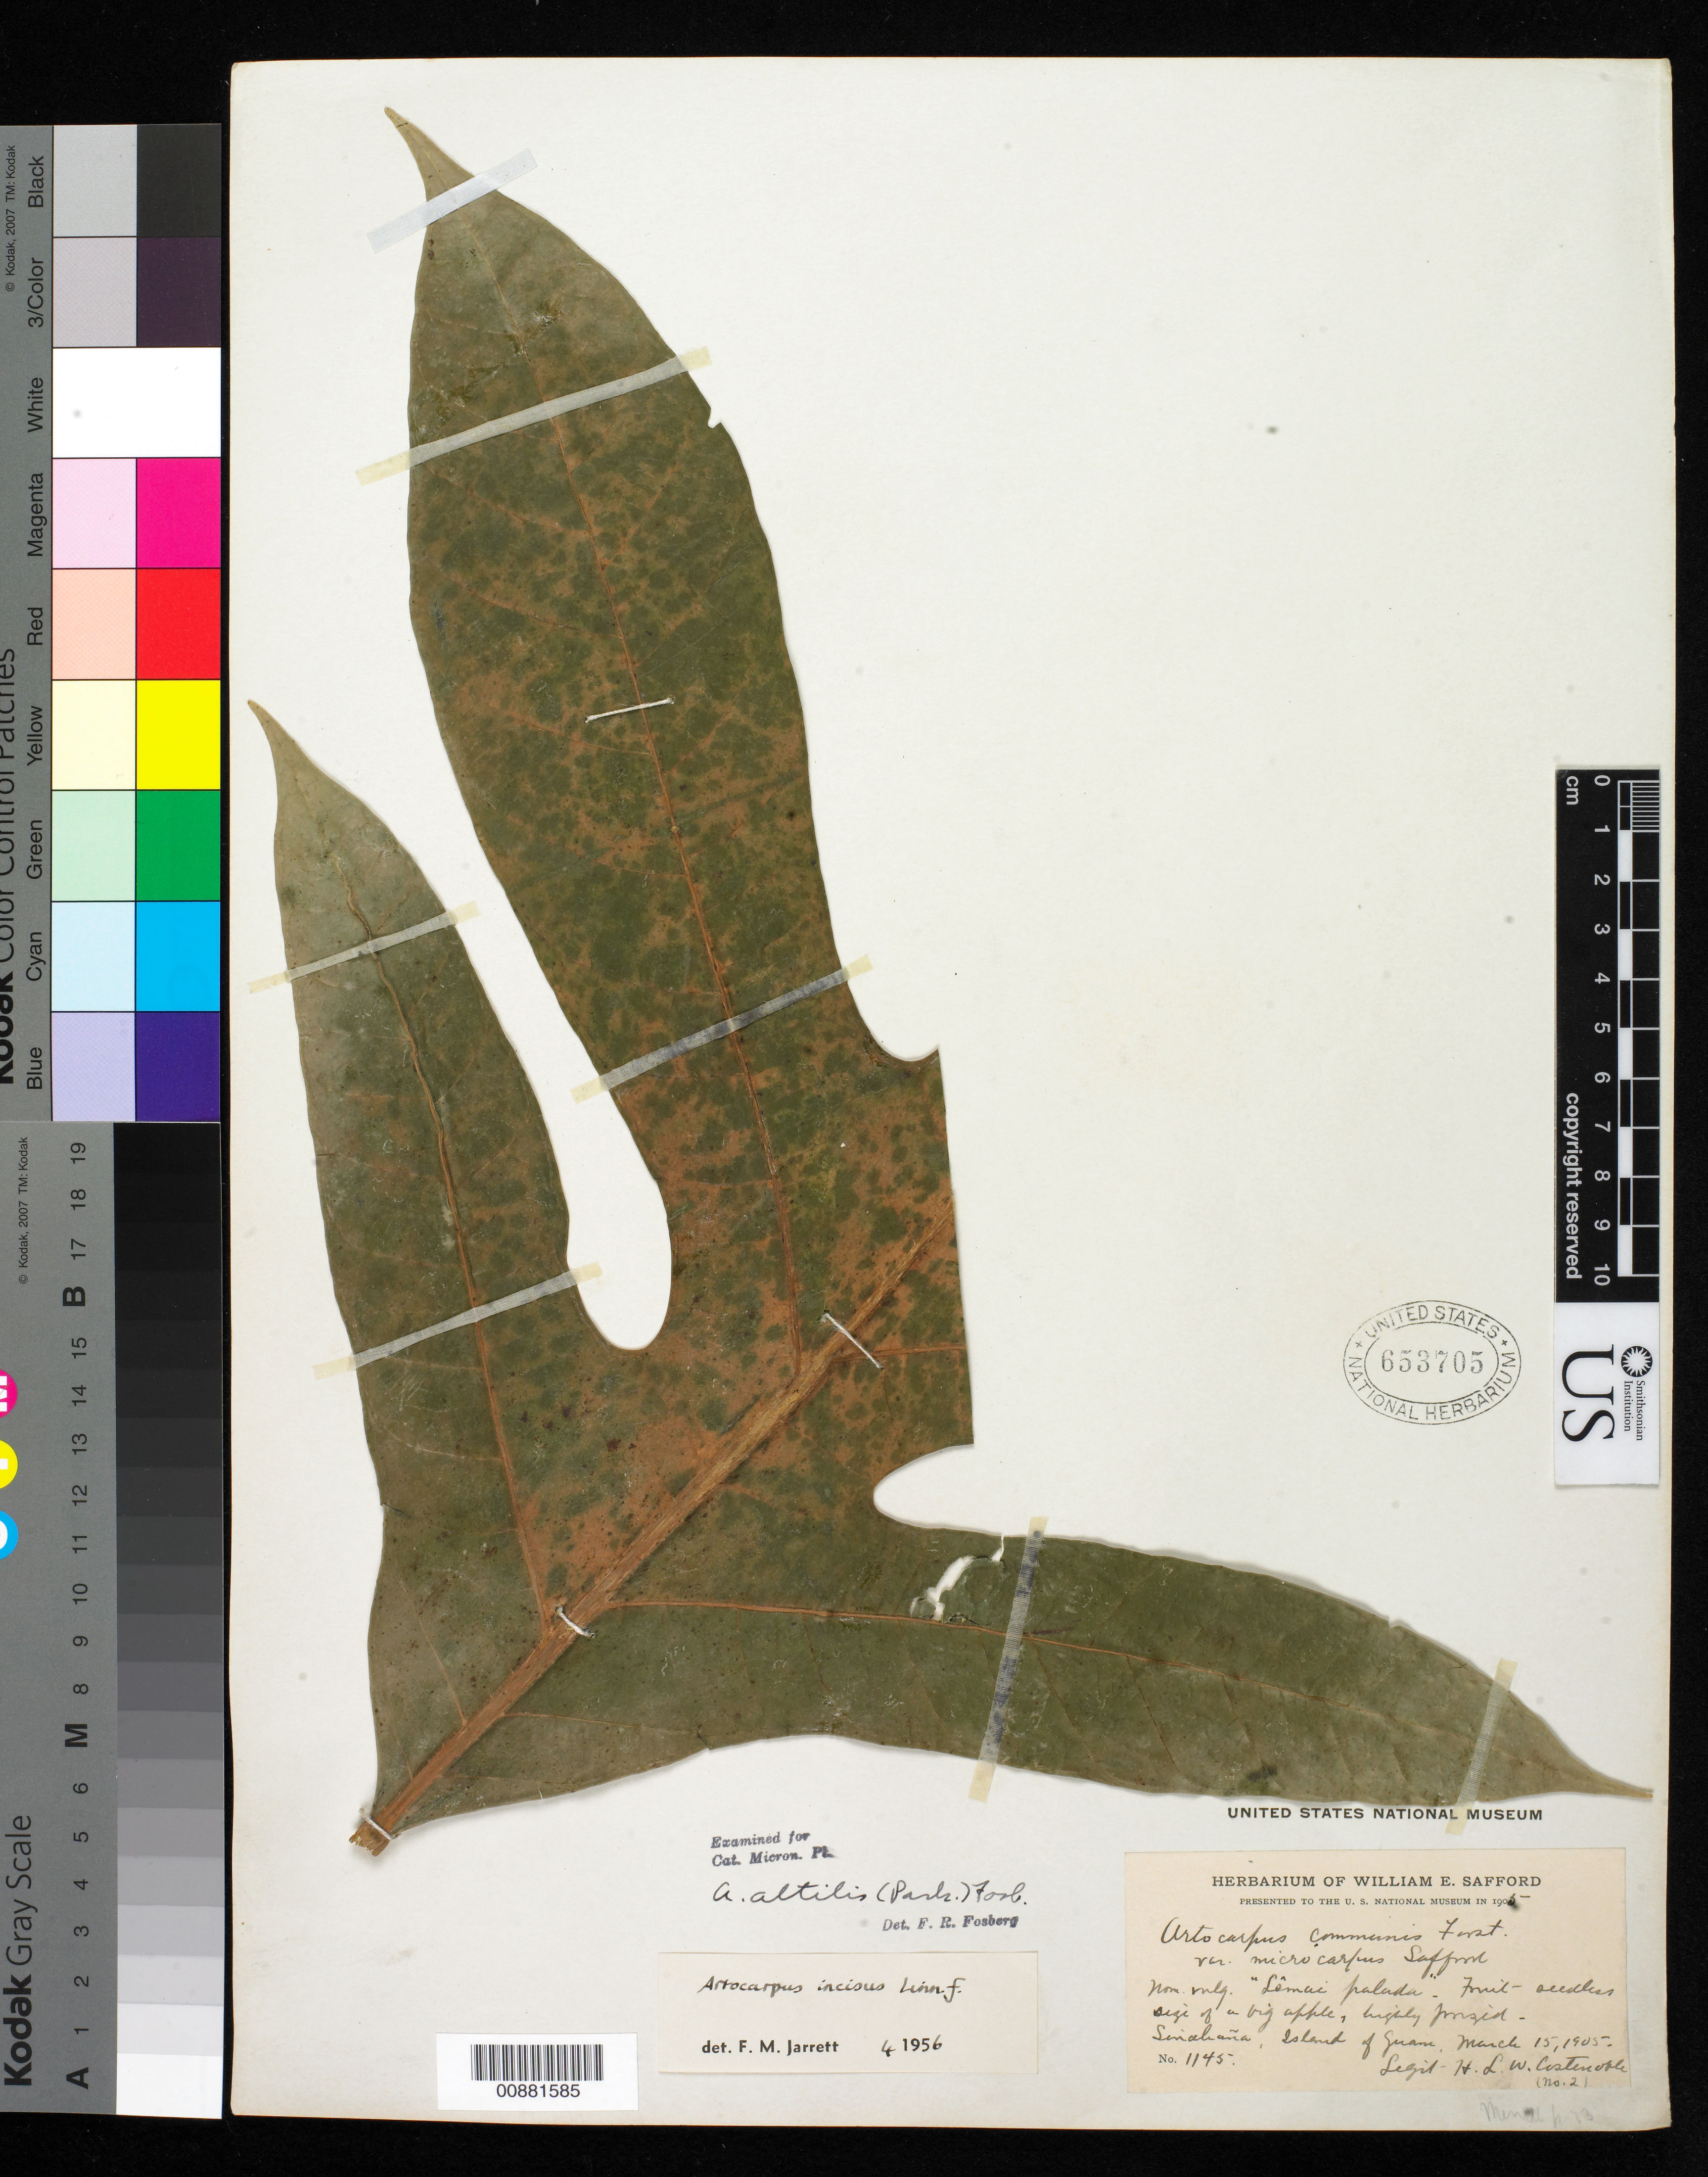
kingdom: Plantae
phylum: Tracheophyta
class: Magnoliopsida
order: Rosales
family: Moraceae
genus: Artocarpus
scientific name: Artocarpus altilis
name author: (Parkinson) Fosberg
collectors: H. Costenoble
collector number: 1145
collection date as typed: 15 Mar 1905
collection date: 1905-03-15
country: Guam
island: Guam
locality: Sinaliana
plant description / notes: MJD copied to EBDCS- Food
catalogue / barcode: US 653705